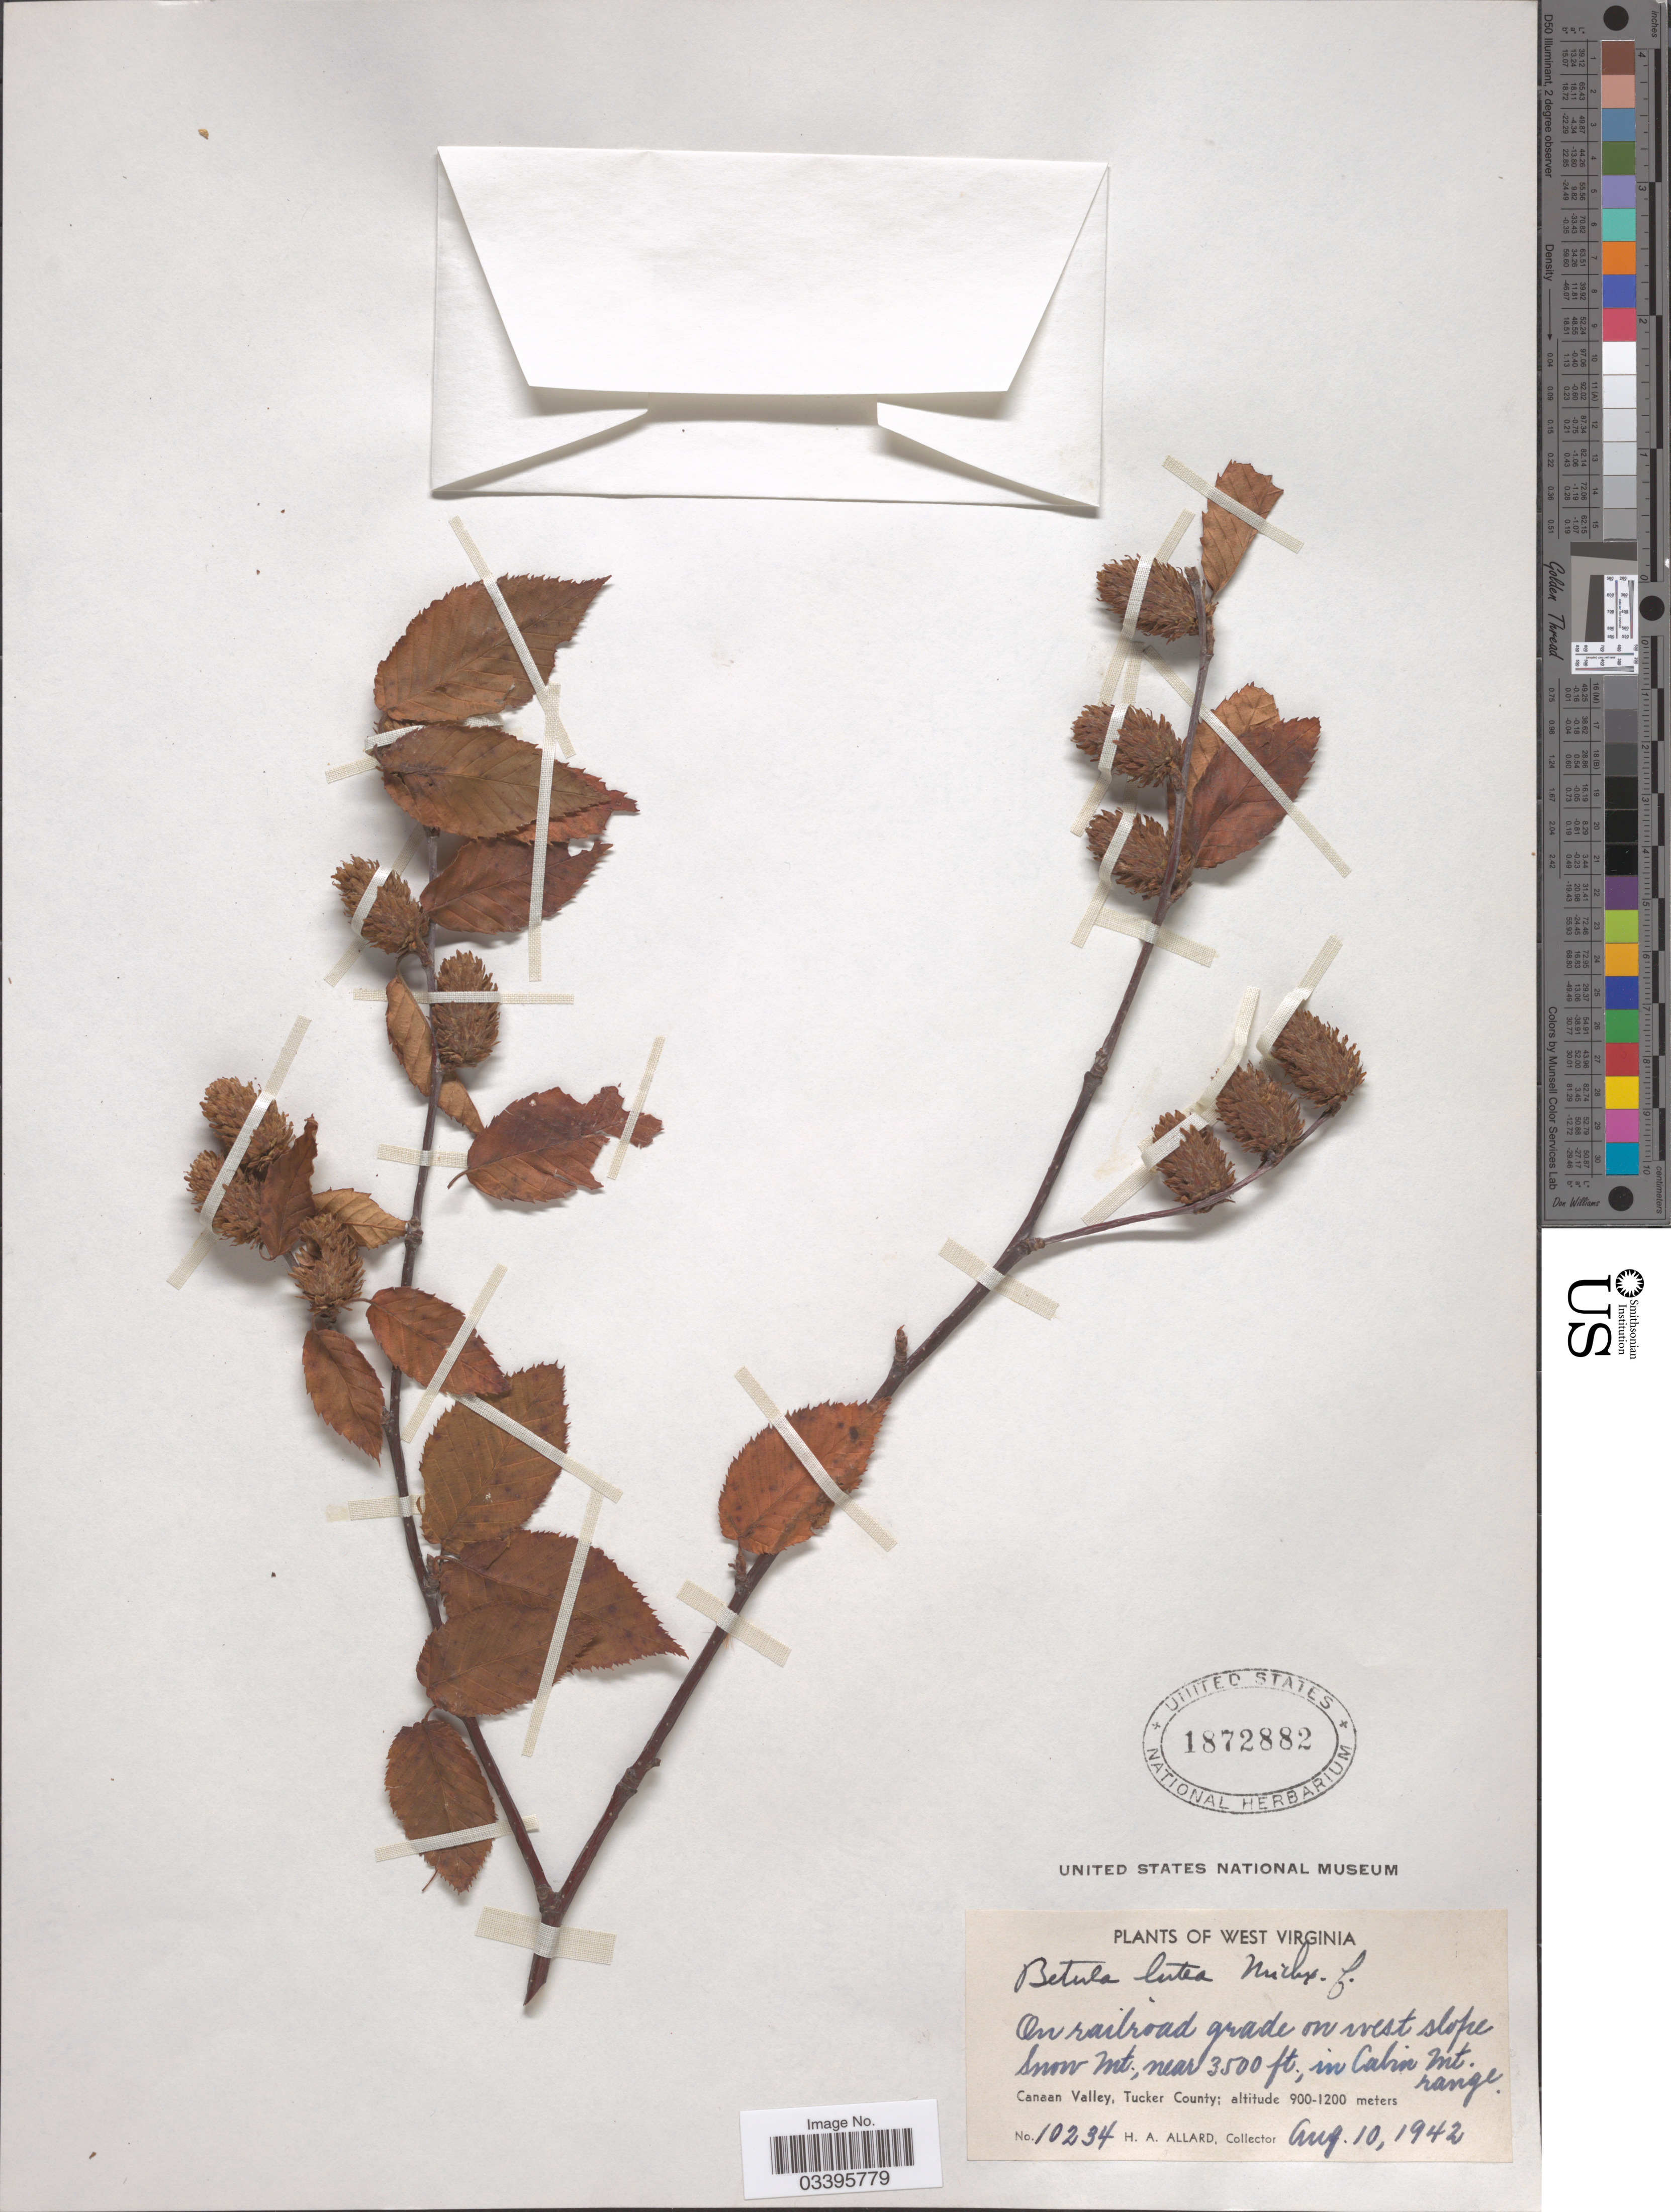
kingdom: Plantae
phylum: Tracheophyta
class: Magnoliopsida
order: Fagales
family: Betulaceae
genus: Betula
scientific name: Betula lutea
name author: F. Michx.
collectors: H. A. Allard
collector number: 10234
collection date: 1942-08-10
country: United States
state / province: West Virginia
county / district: Tucker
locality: On railroad grade on west slope Snow mt., near 3500 ft., in Cabin mt. range. Canaan Valley, Tucker County.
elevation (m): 900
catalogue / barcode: US 1872882